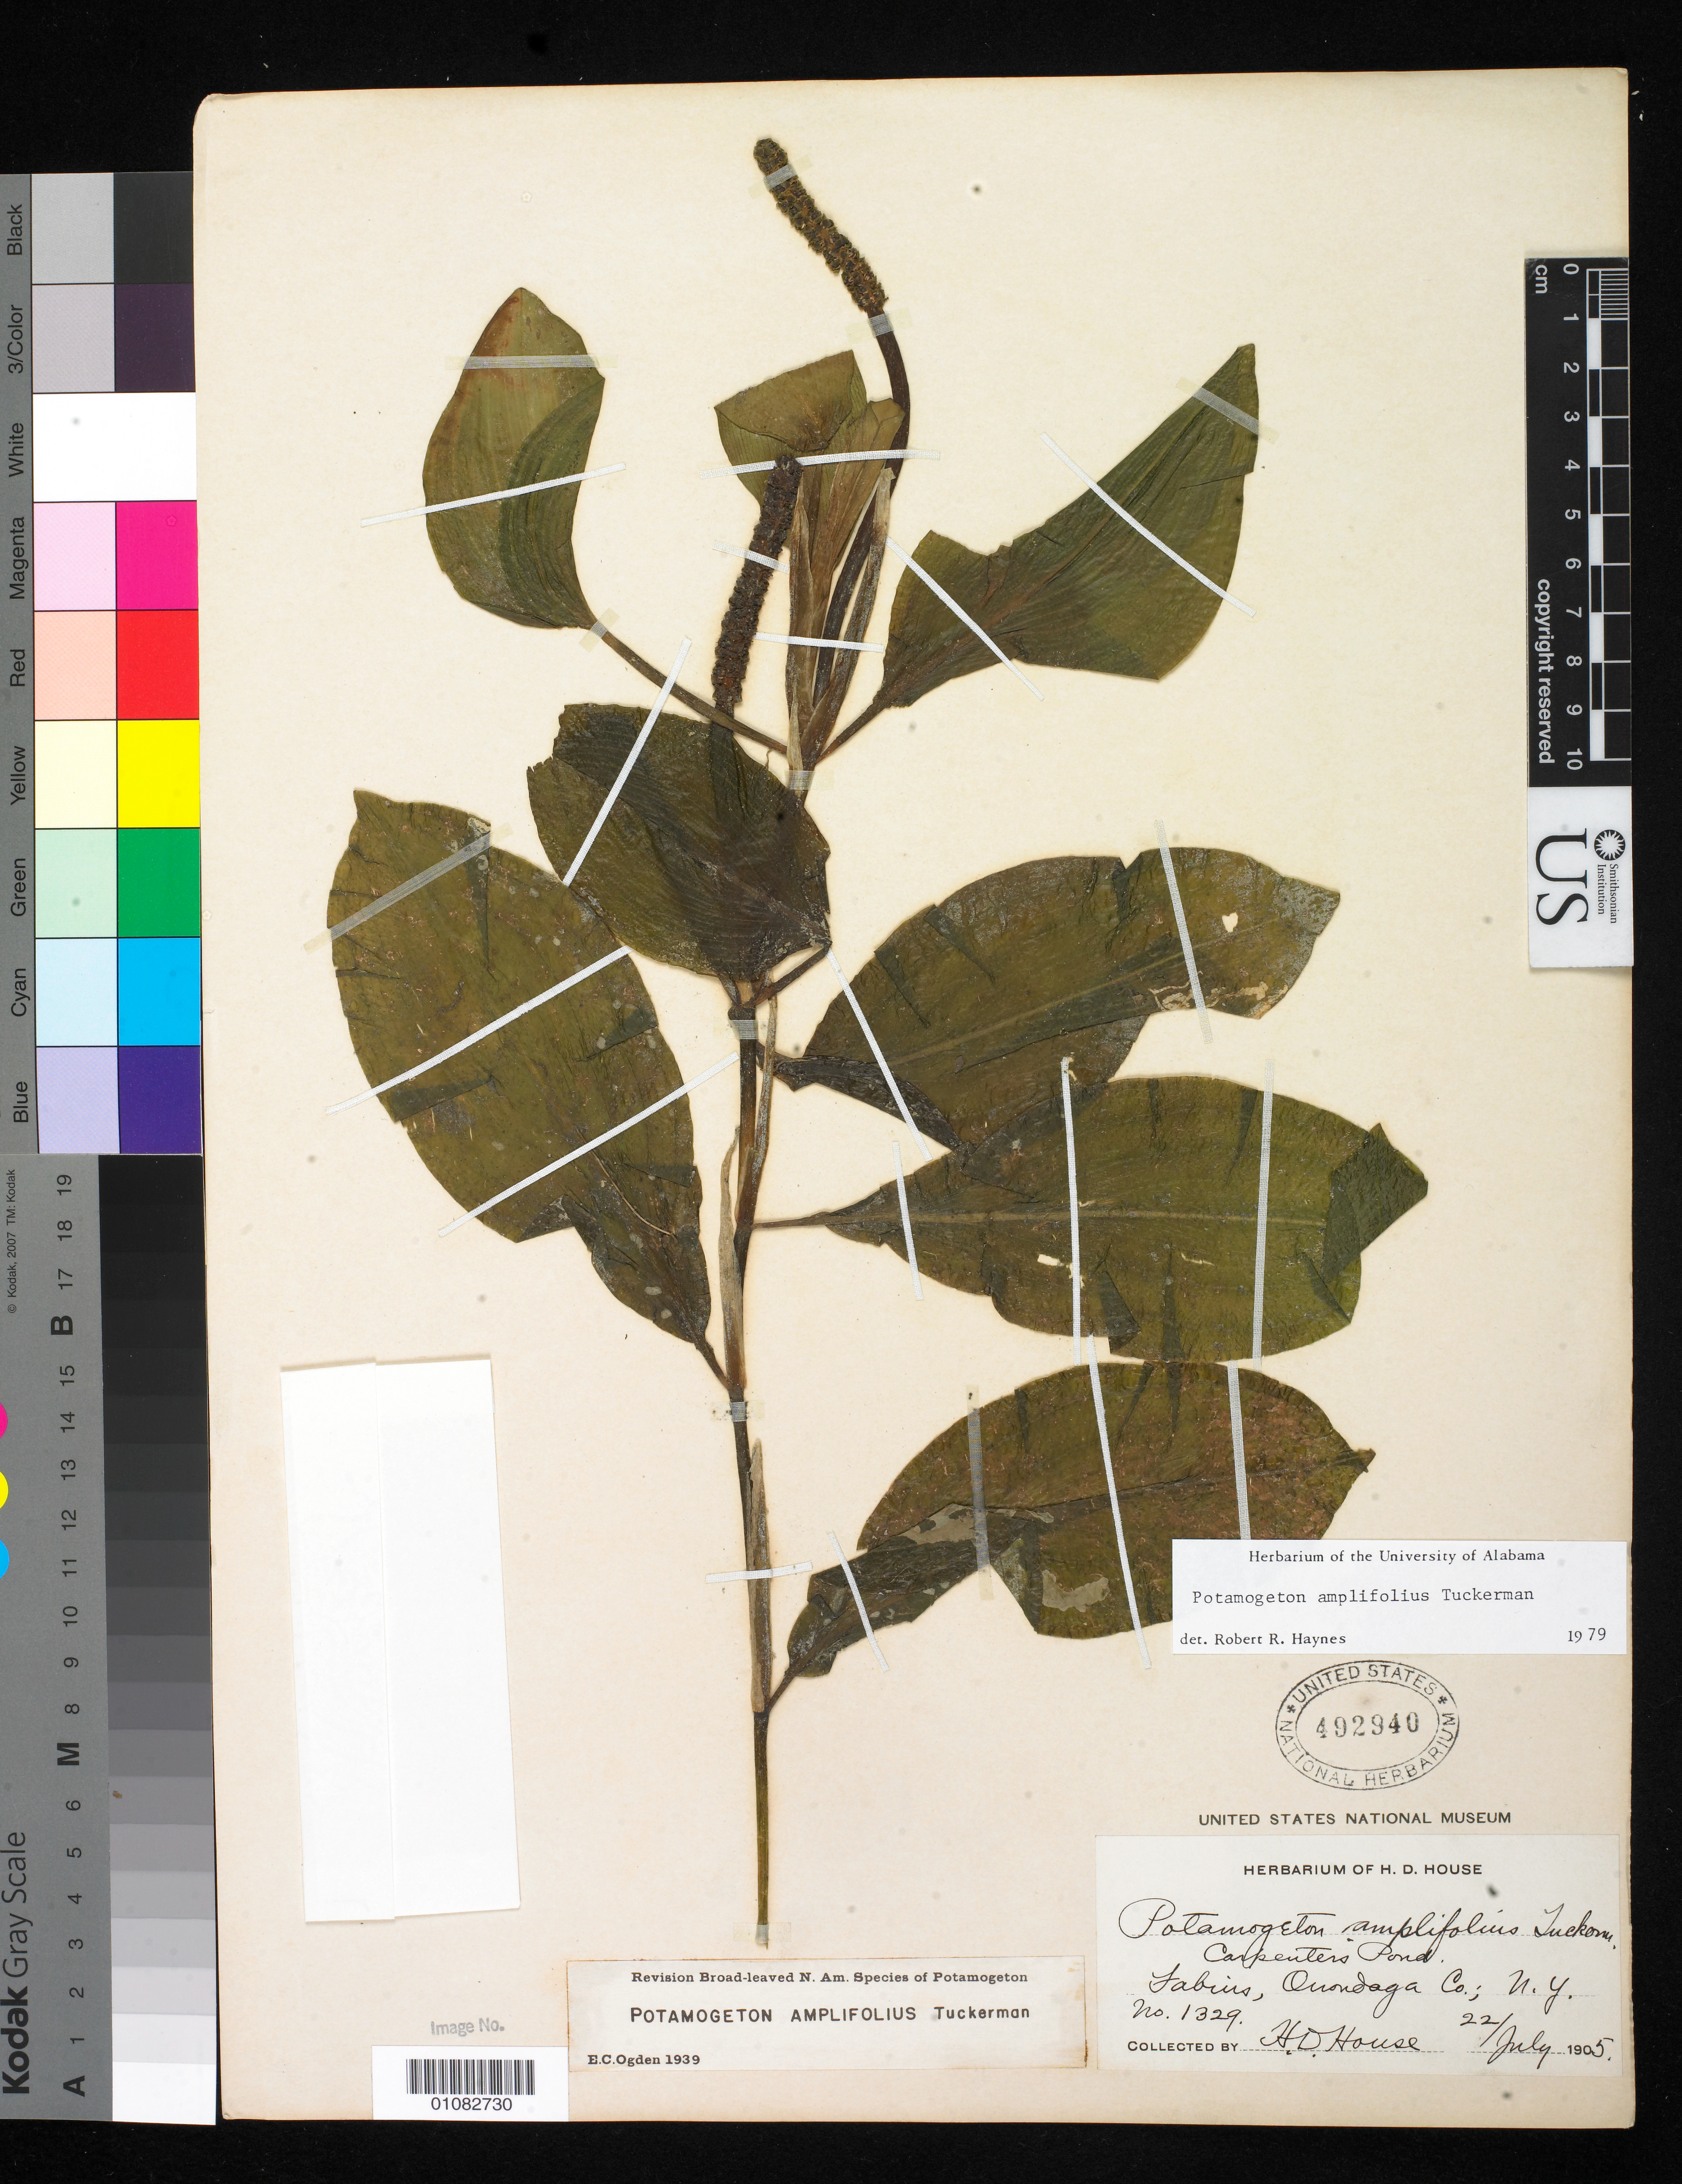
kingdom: Plantae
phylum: Tracheophyta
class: Liliopsida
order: Alismatales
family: Potamogetonaceae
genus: Potamogeton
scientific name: Potamogeton amplifolius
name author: Tuckerm.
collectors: H. D. House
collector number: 1329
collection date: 1905-07-22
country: United States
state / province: New York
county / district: Ouondaga County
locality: Fabius, Carpenter's Pond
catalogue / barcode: US 492940